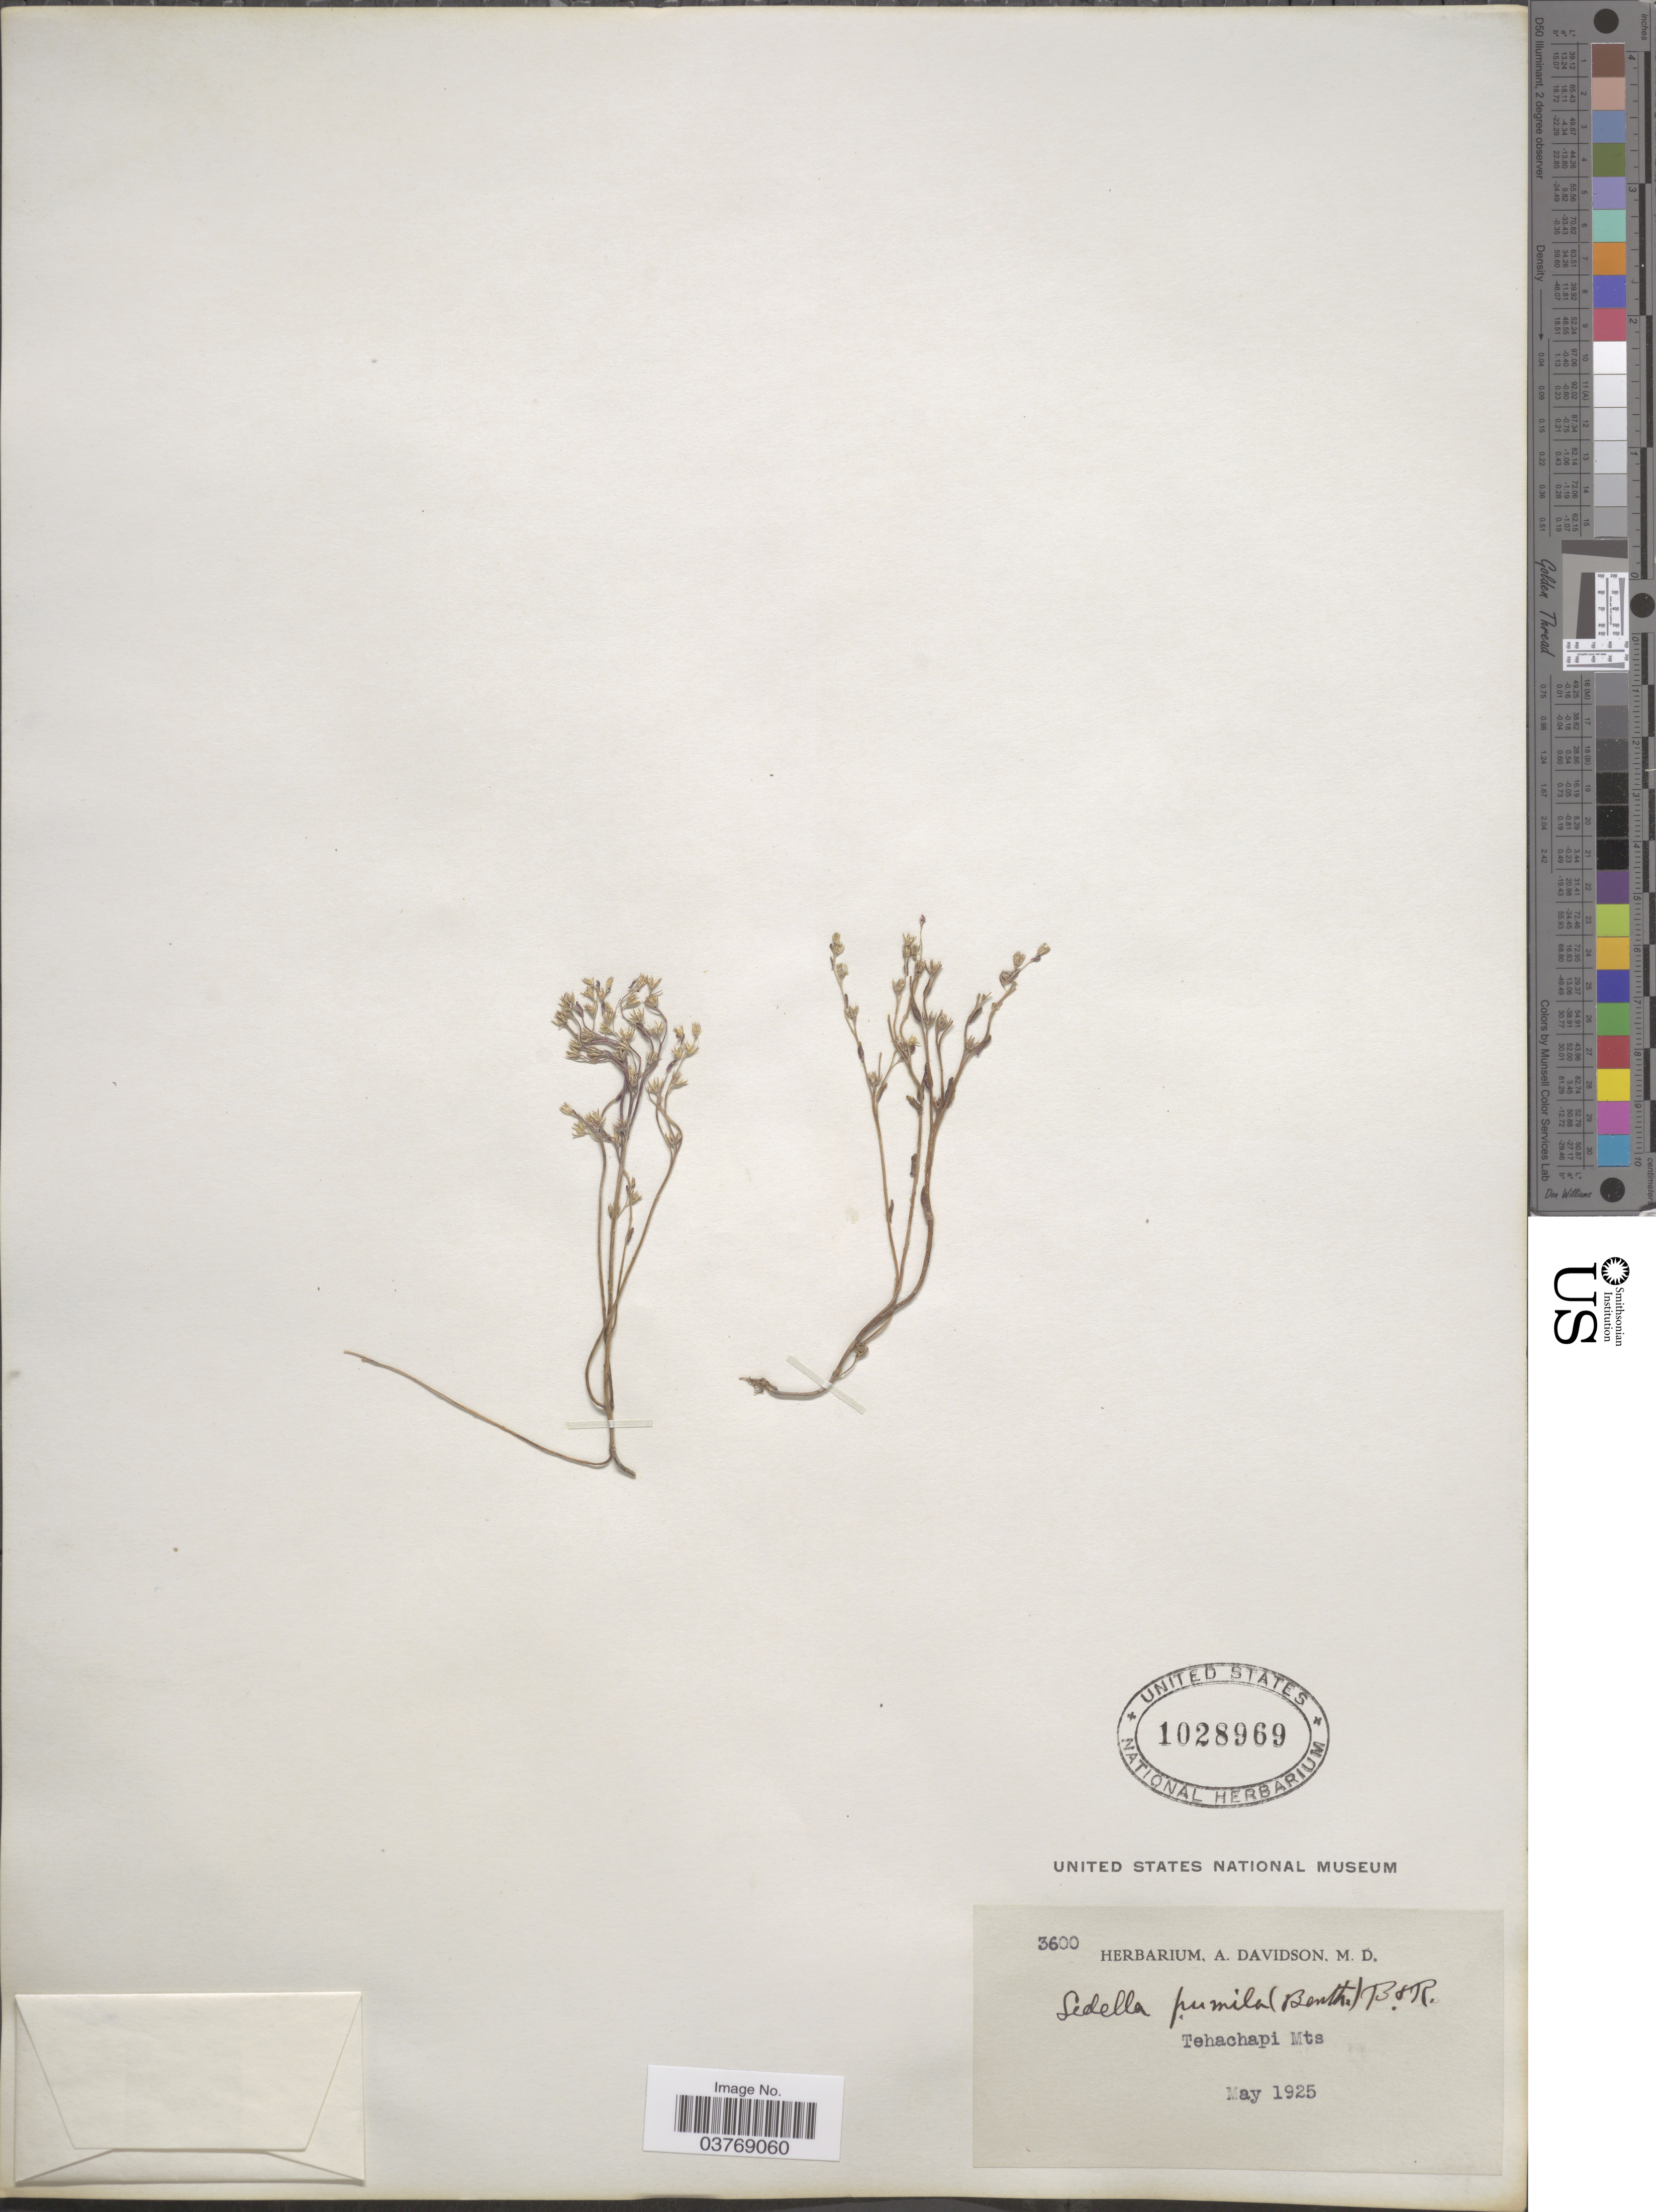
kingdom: Plantae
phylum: Tracheophyta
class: Magnoliopsida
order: Saxifragales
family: Crassulaceae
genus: Sedella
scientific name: Sedella pumila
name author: (Benth.) Britton & Rose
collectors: ex herb. A. Davidson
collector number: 3600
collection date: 1925-05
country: United States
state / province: California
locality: Tehachapi Mts.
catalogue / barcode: US 1028969